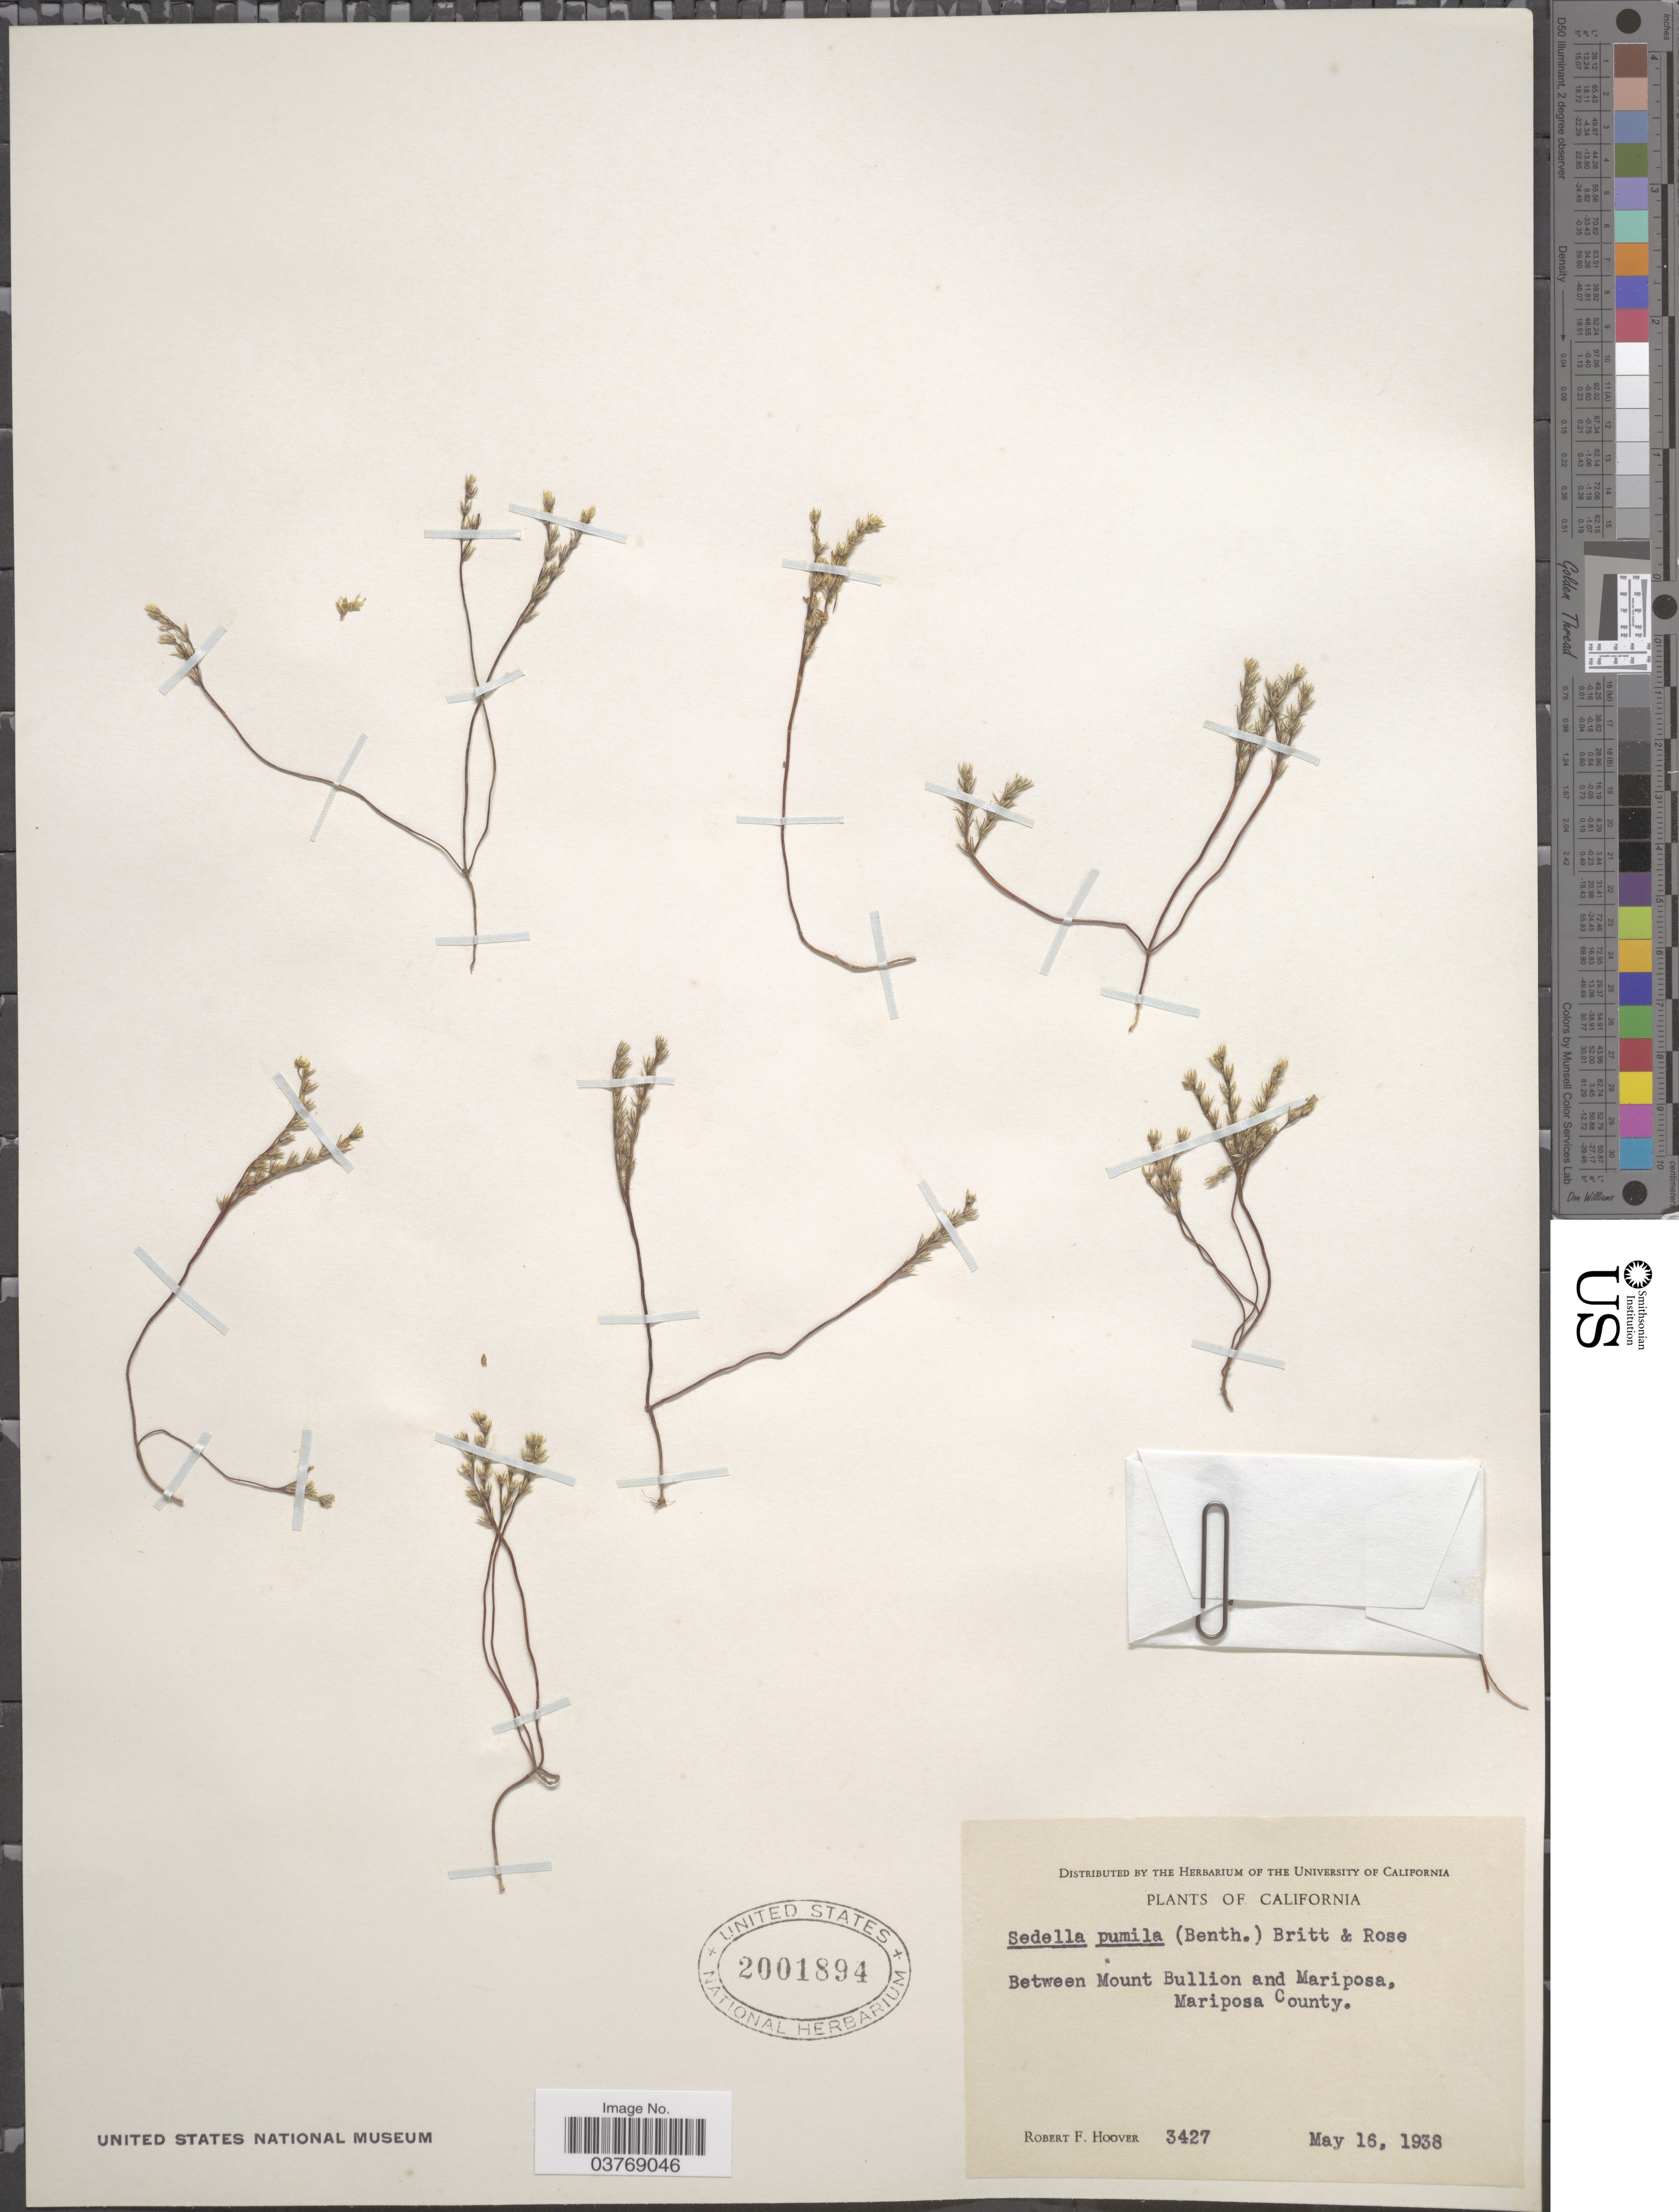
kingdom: Plantae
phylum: Tracheophyta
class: Magnoliopsida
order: Saxifragales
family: Crassulaceae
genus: Sedella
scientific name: Sedella pumila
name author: (Benth.) Britton & Rose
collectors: R. F. Hoover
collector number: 3427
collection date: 1938-05-16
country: United States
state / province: California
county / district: Mariposa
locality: Between Mount Bullion and Mariposa, Mariposa County.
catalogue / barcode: US 2001894